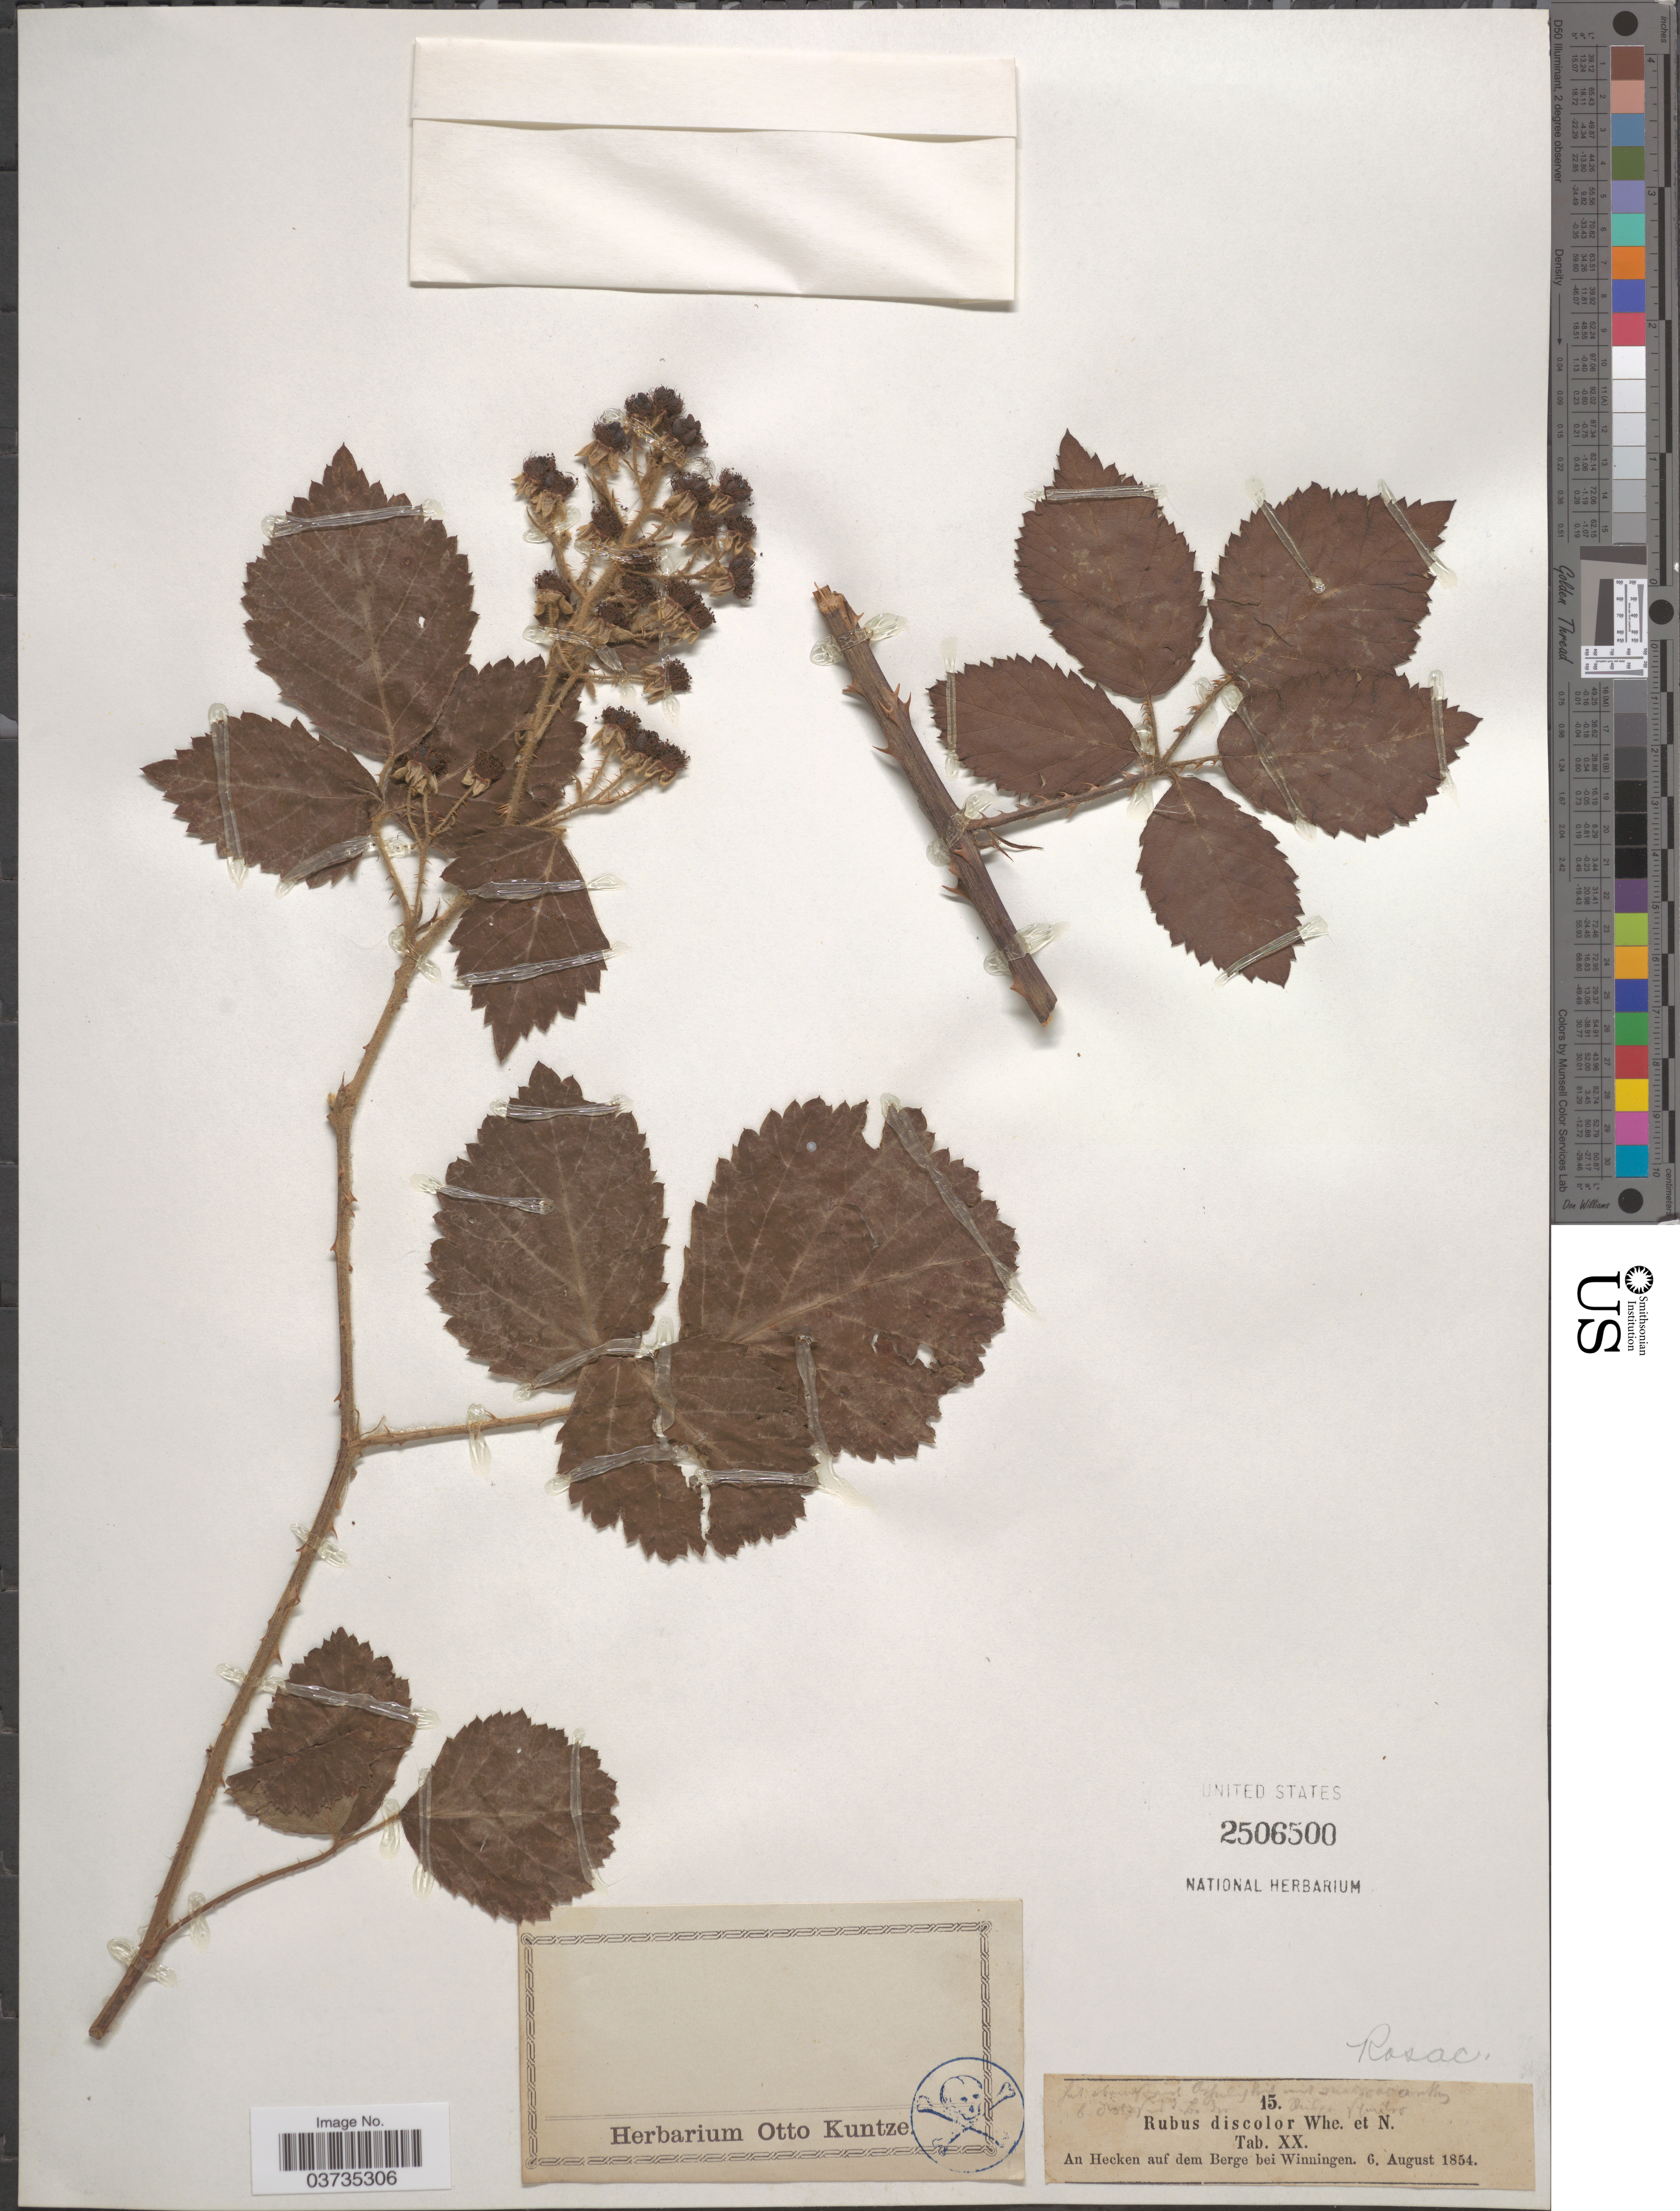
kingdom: Plantae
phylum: Tracheophyta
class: Magnoliopsida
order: Rosales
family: Rosaceae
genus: Rubus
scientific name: Rubus discolor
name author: Weihe & Nees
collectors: ex herb. Otto Kuntze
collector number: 15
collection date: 1854-08-06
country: Germany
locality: An Hecken auf dem Berge bei Winningen.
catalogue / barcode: US 2506500